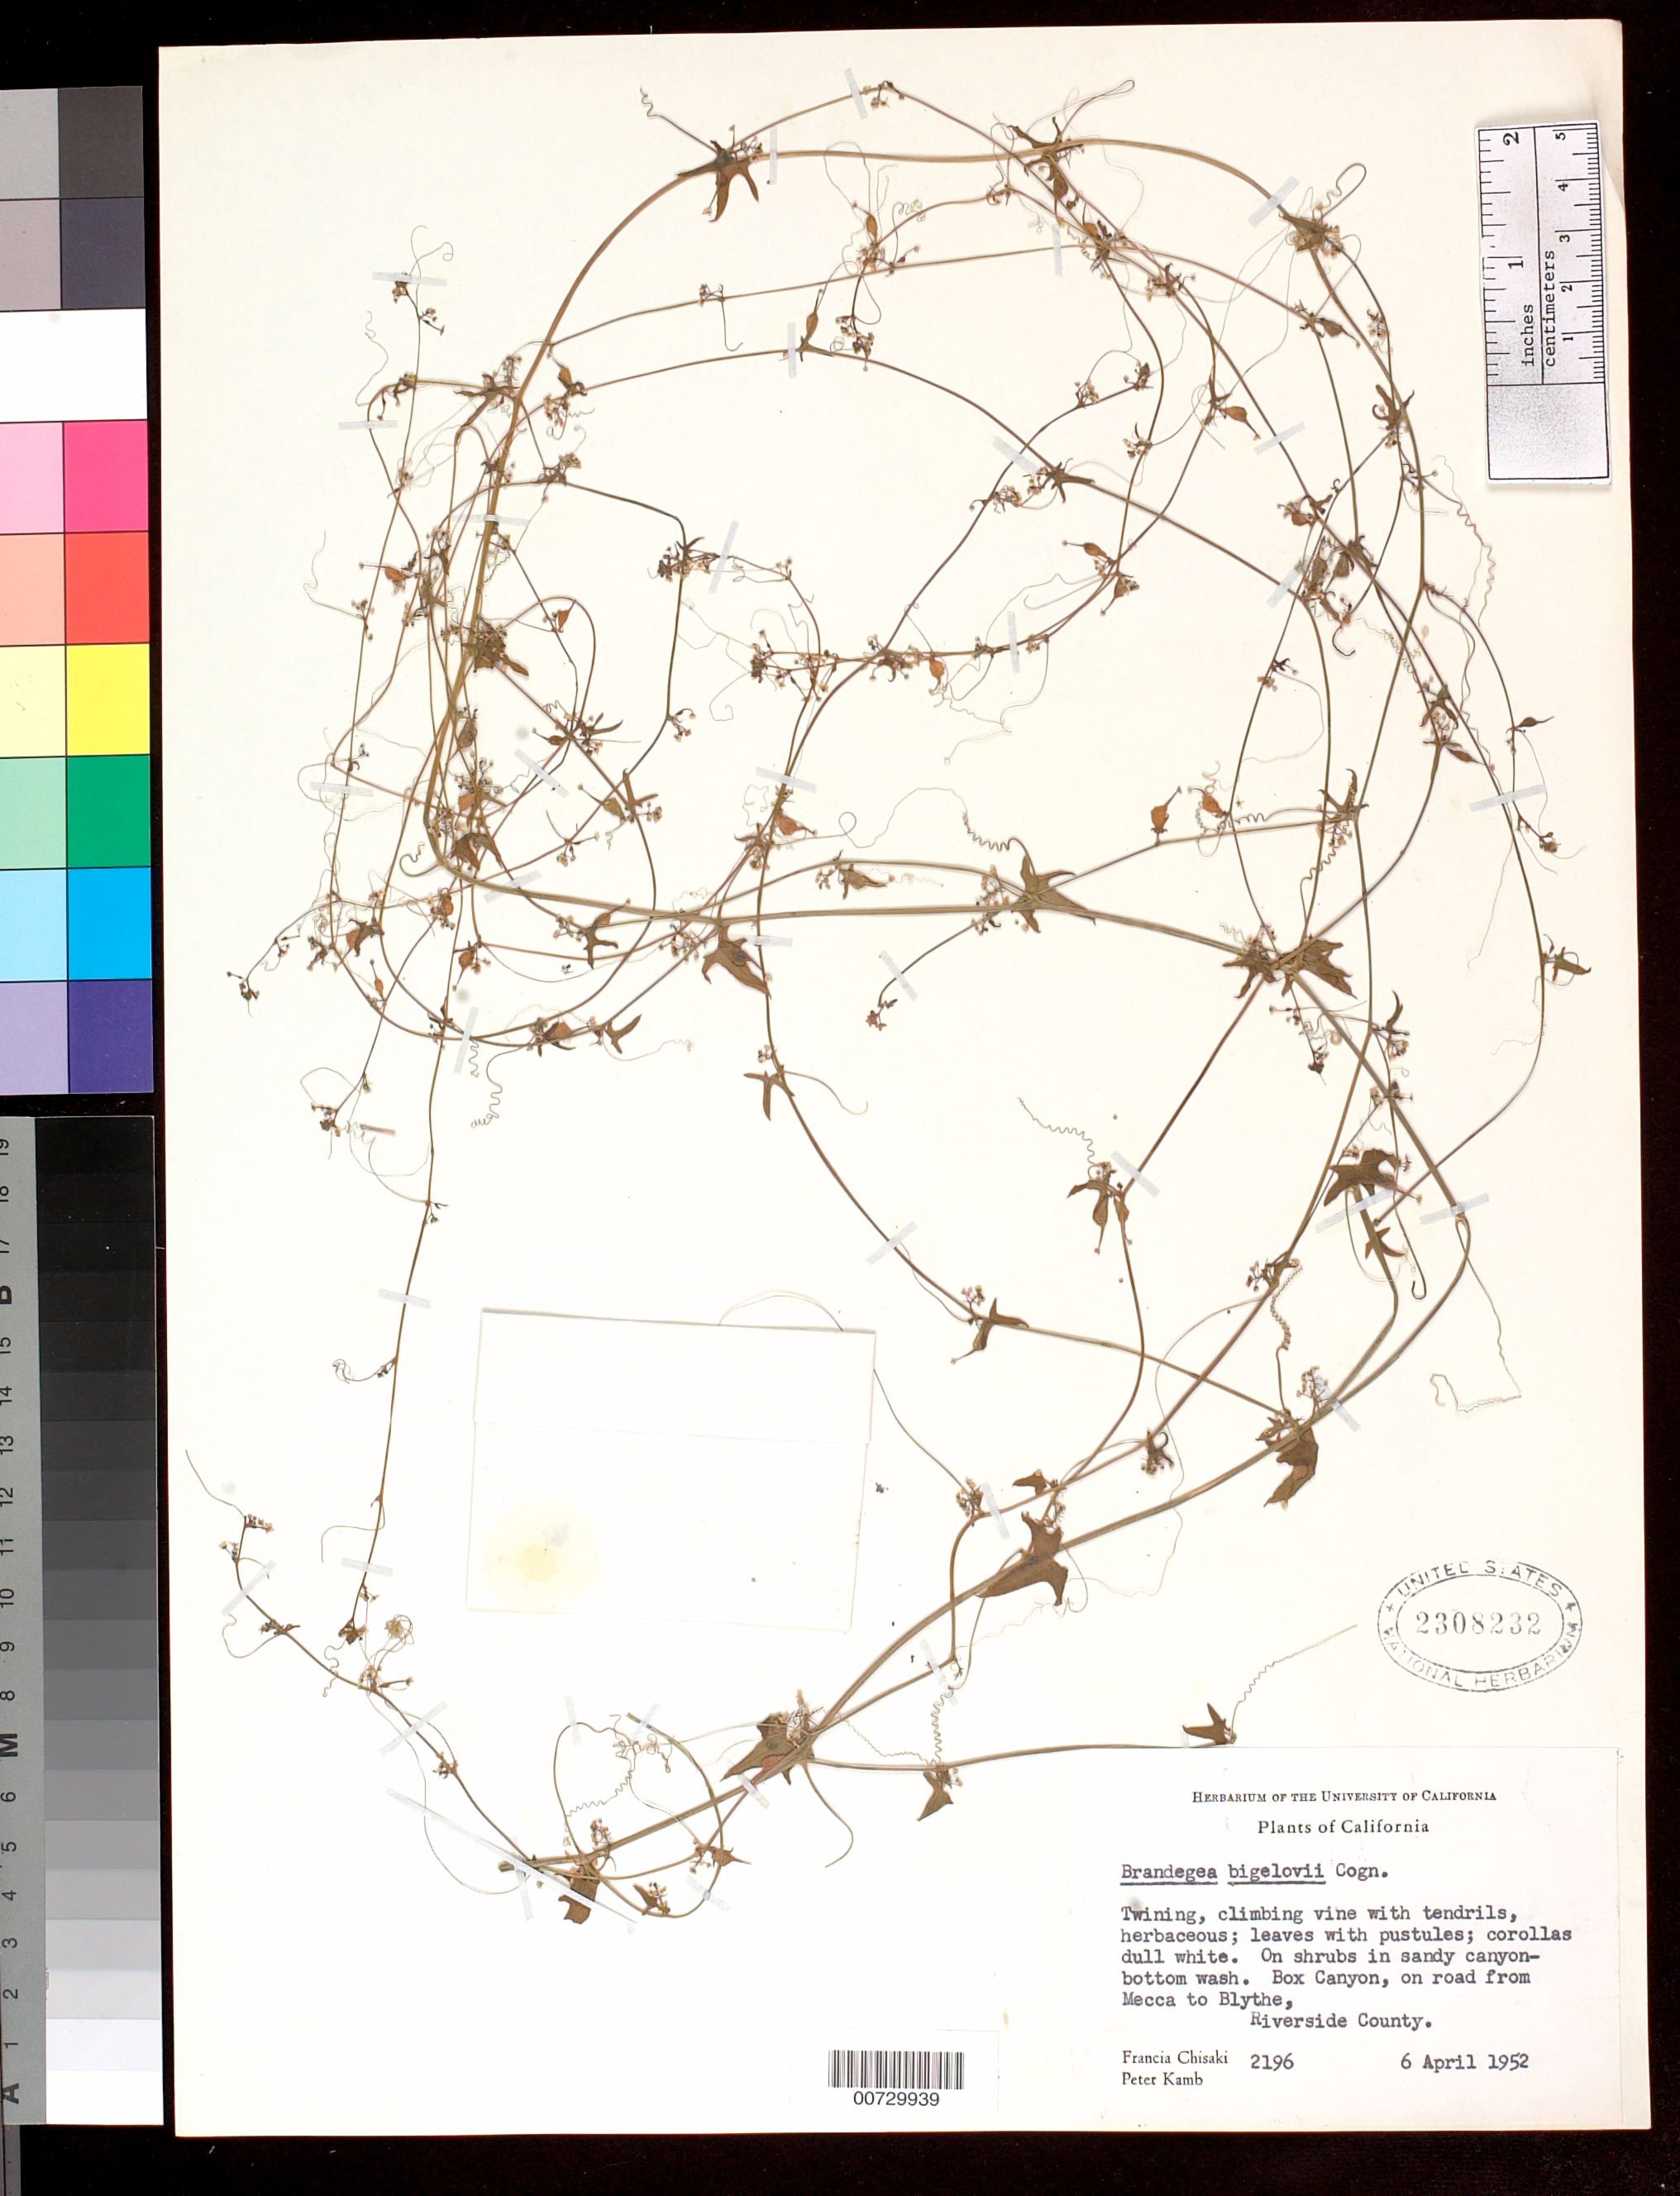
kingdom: Plantae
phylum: Tracheophyta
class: Magnoliopsida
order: Cucurbitales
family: Cucurbitaceae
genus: Brandegea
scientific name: Brandegea bigelovii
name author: (Watson) Cogn.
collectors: F. Chisaki & P. Kamb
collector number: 2196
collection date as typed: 6 Apr 1952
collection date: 1952-04-06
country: United States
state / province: California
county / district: Riverside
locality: On shrubs in sandy cayon bottom wash. Box Canyon, on road from Mecca to Blythe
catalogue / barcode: US 2308232